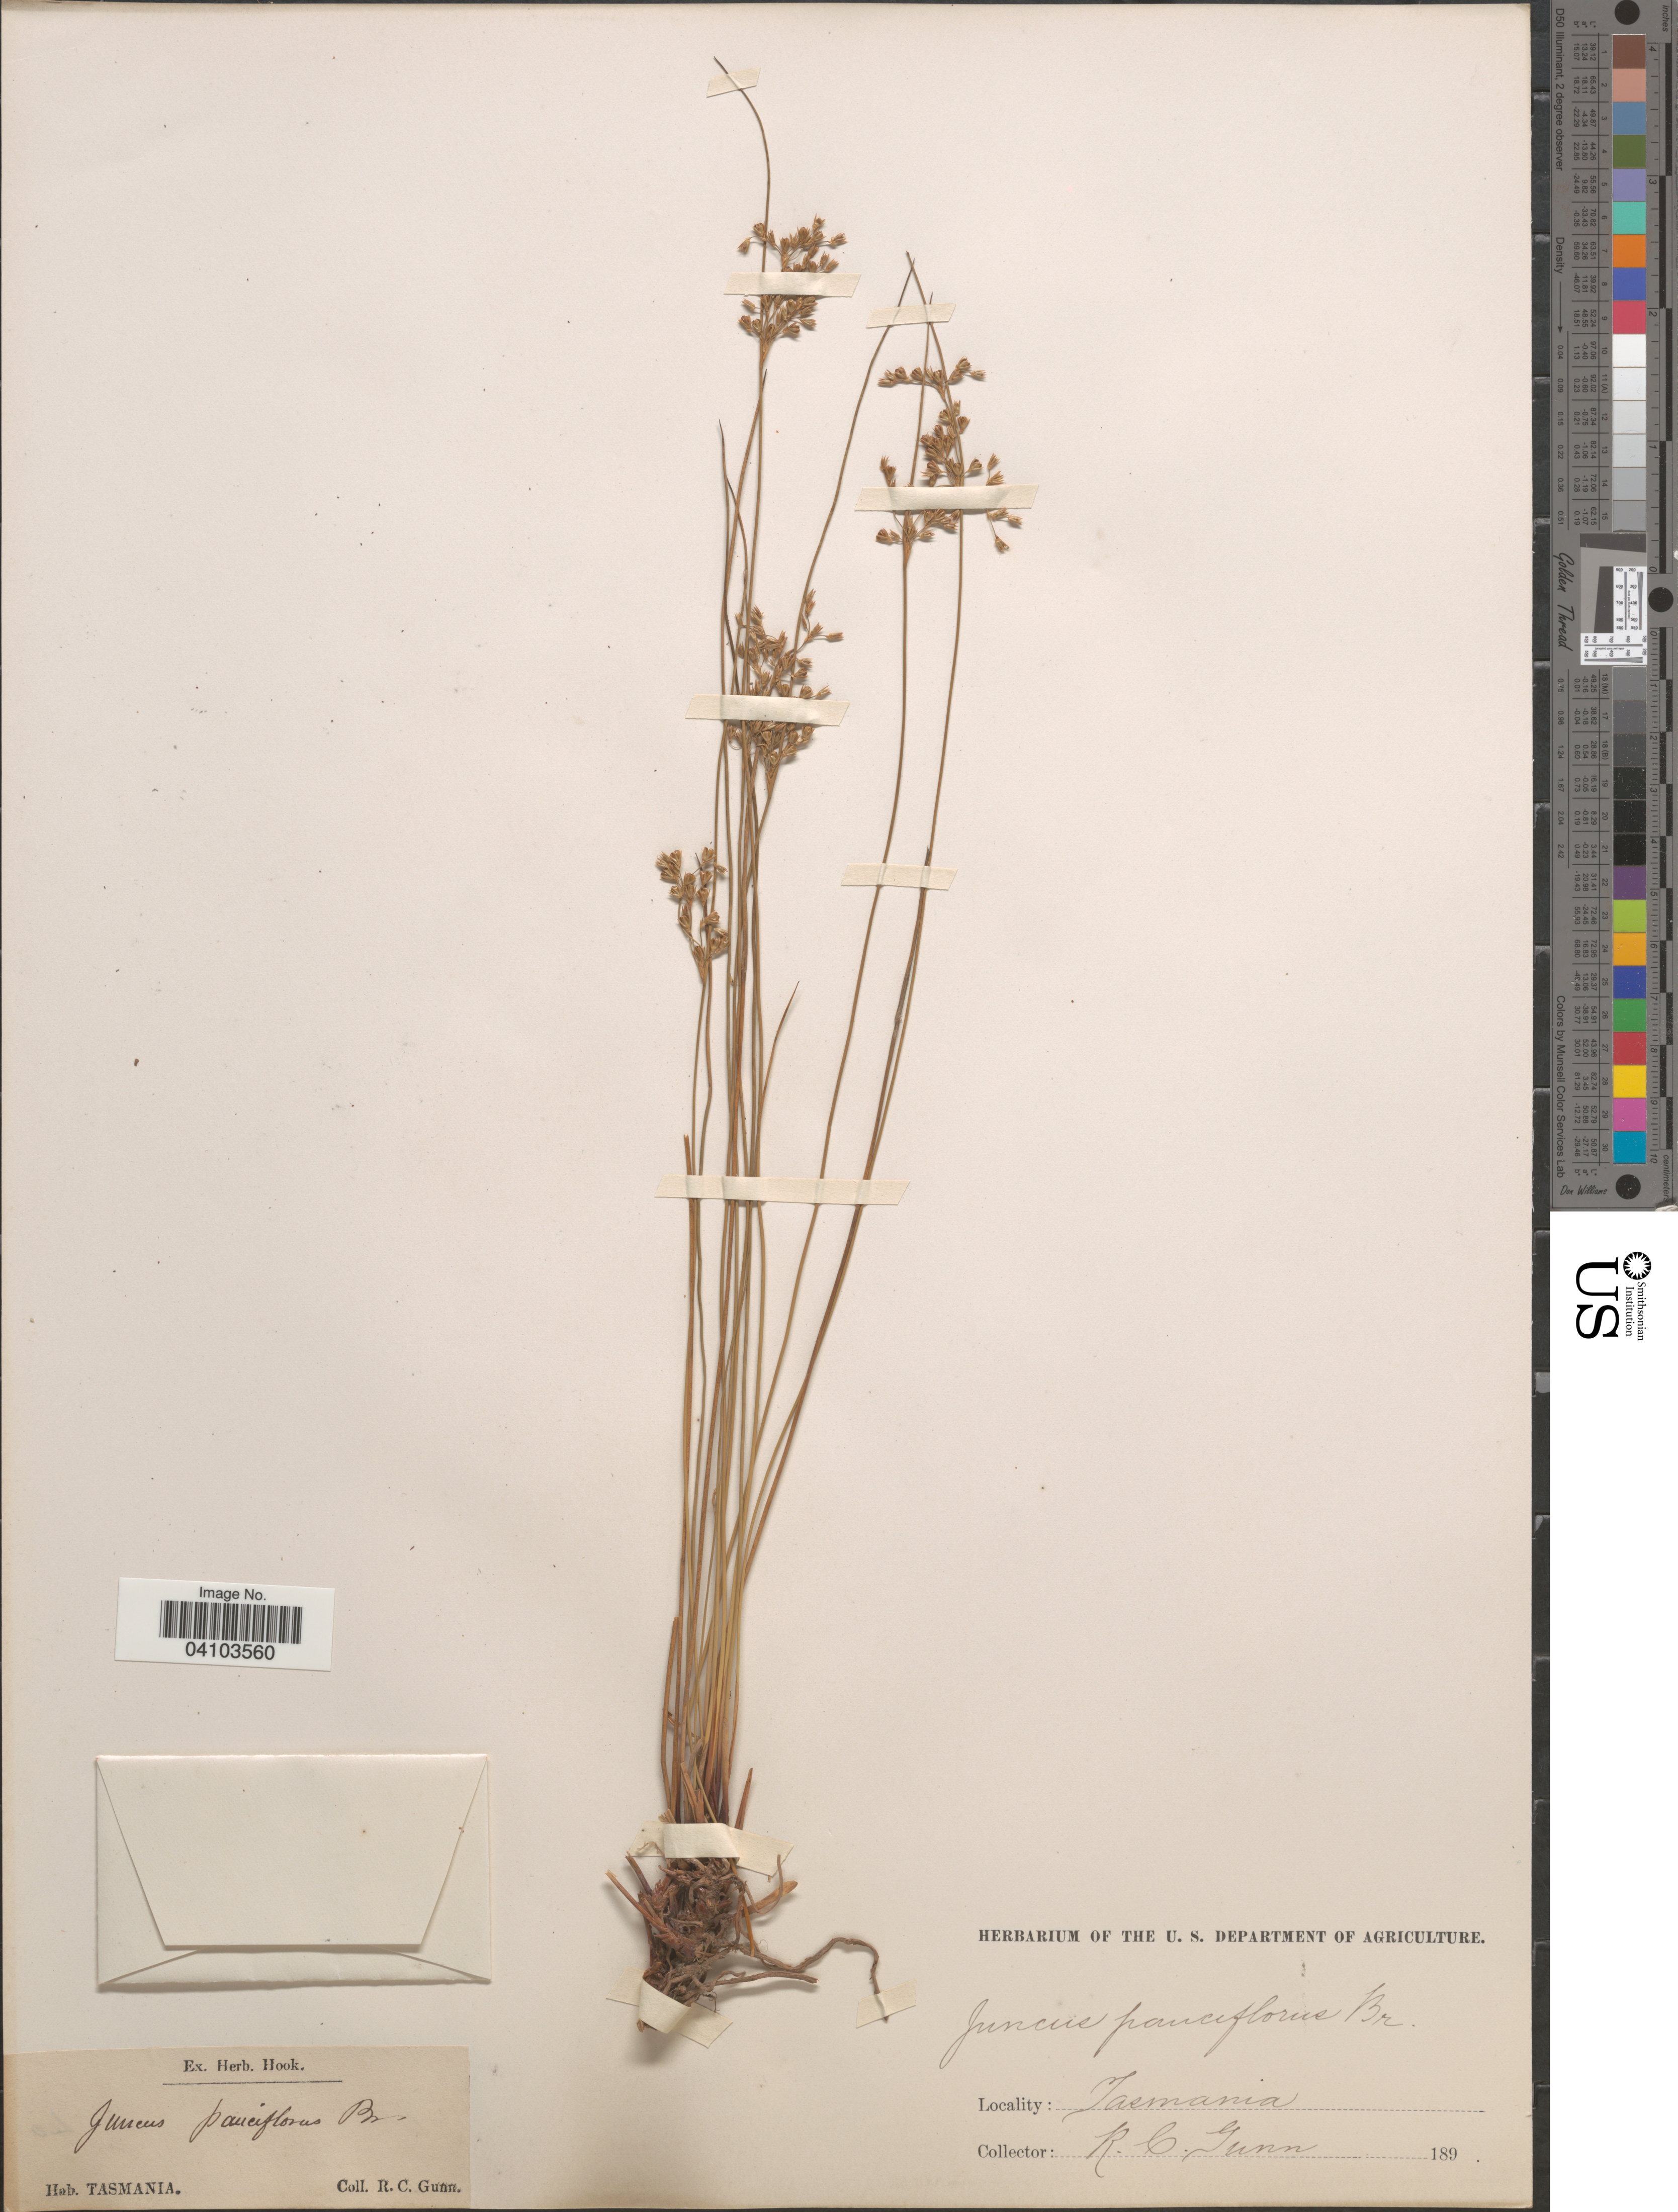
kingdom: Plantae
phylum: Tracheophyta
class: Liliopsida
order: Poales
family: Juncaceae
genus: Juncus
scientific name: Juncus pauciflorus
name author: R. Br.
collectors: R. Gunn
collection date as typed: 189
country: Australia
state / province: Tasmania